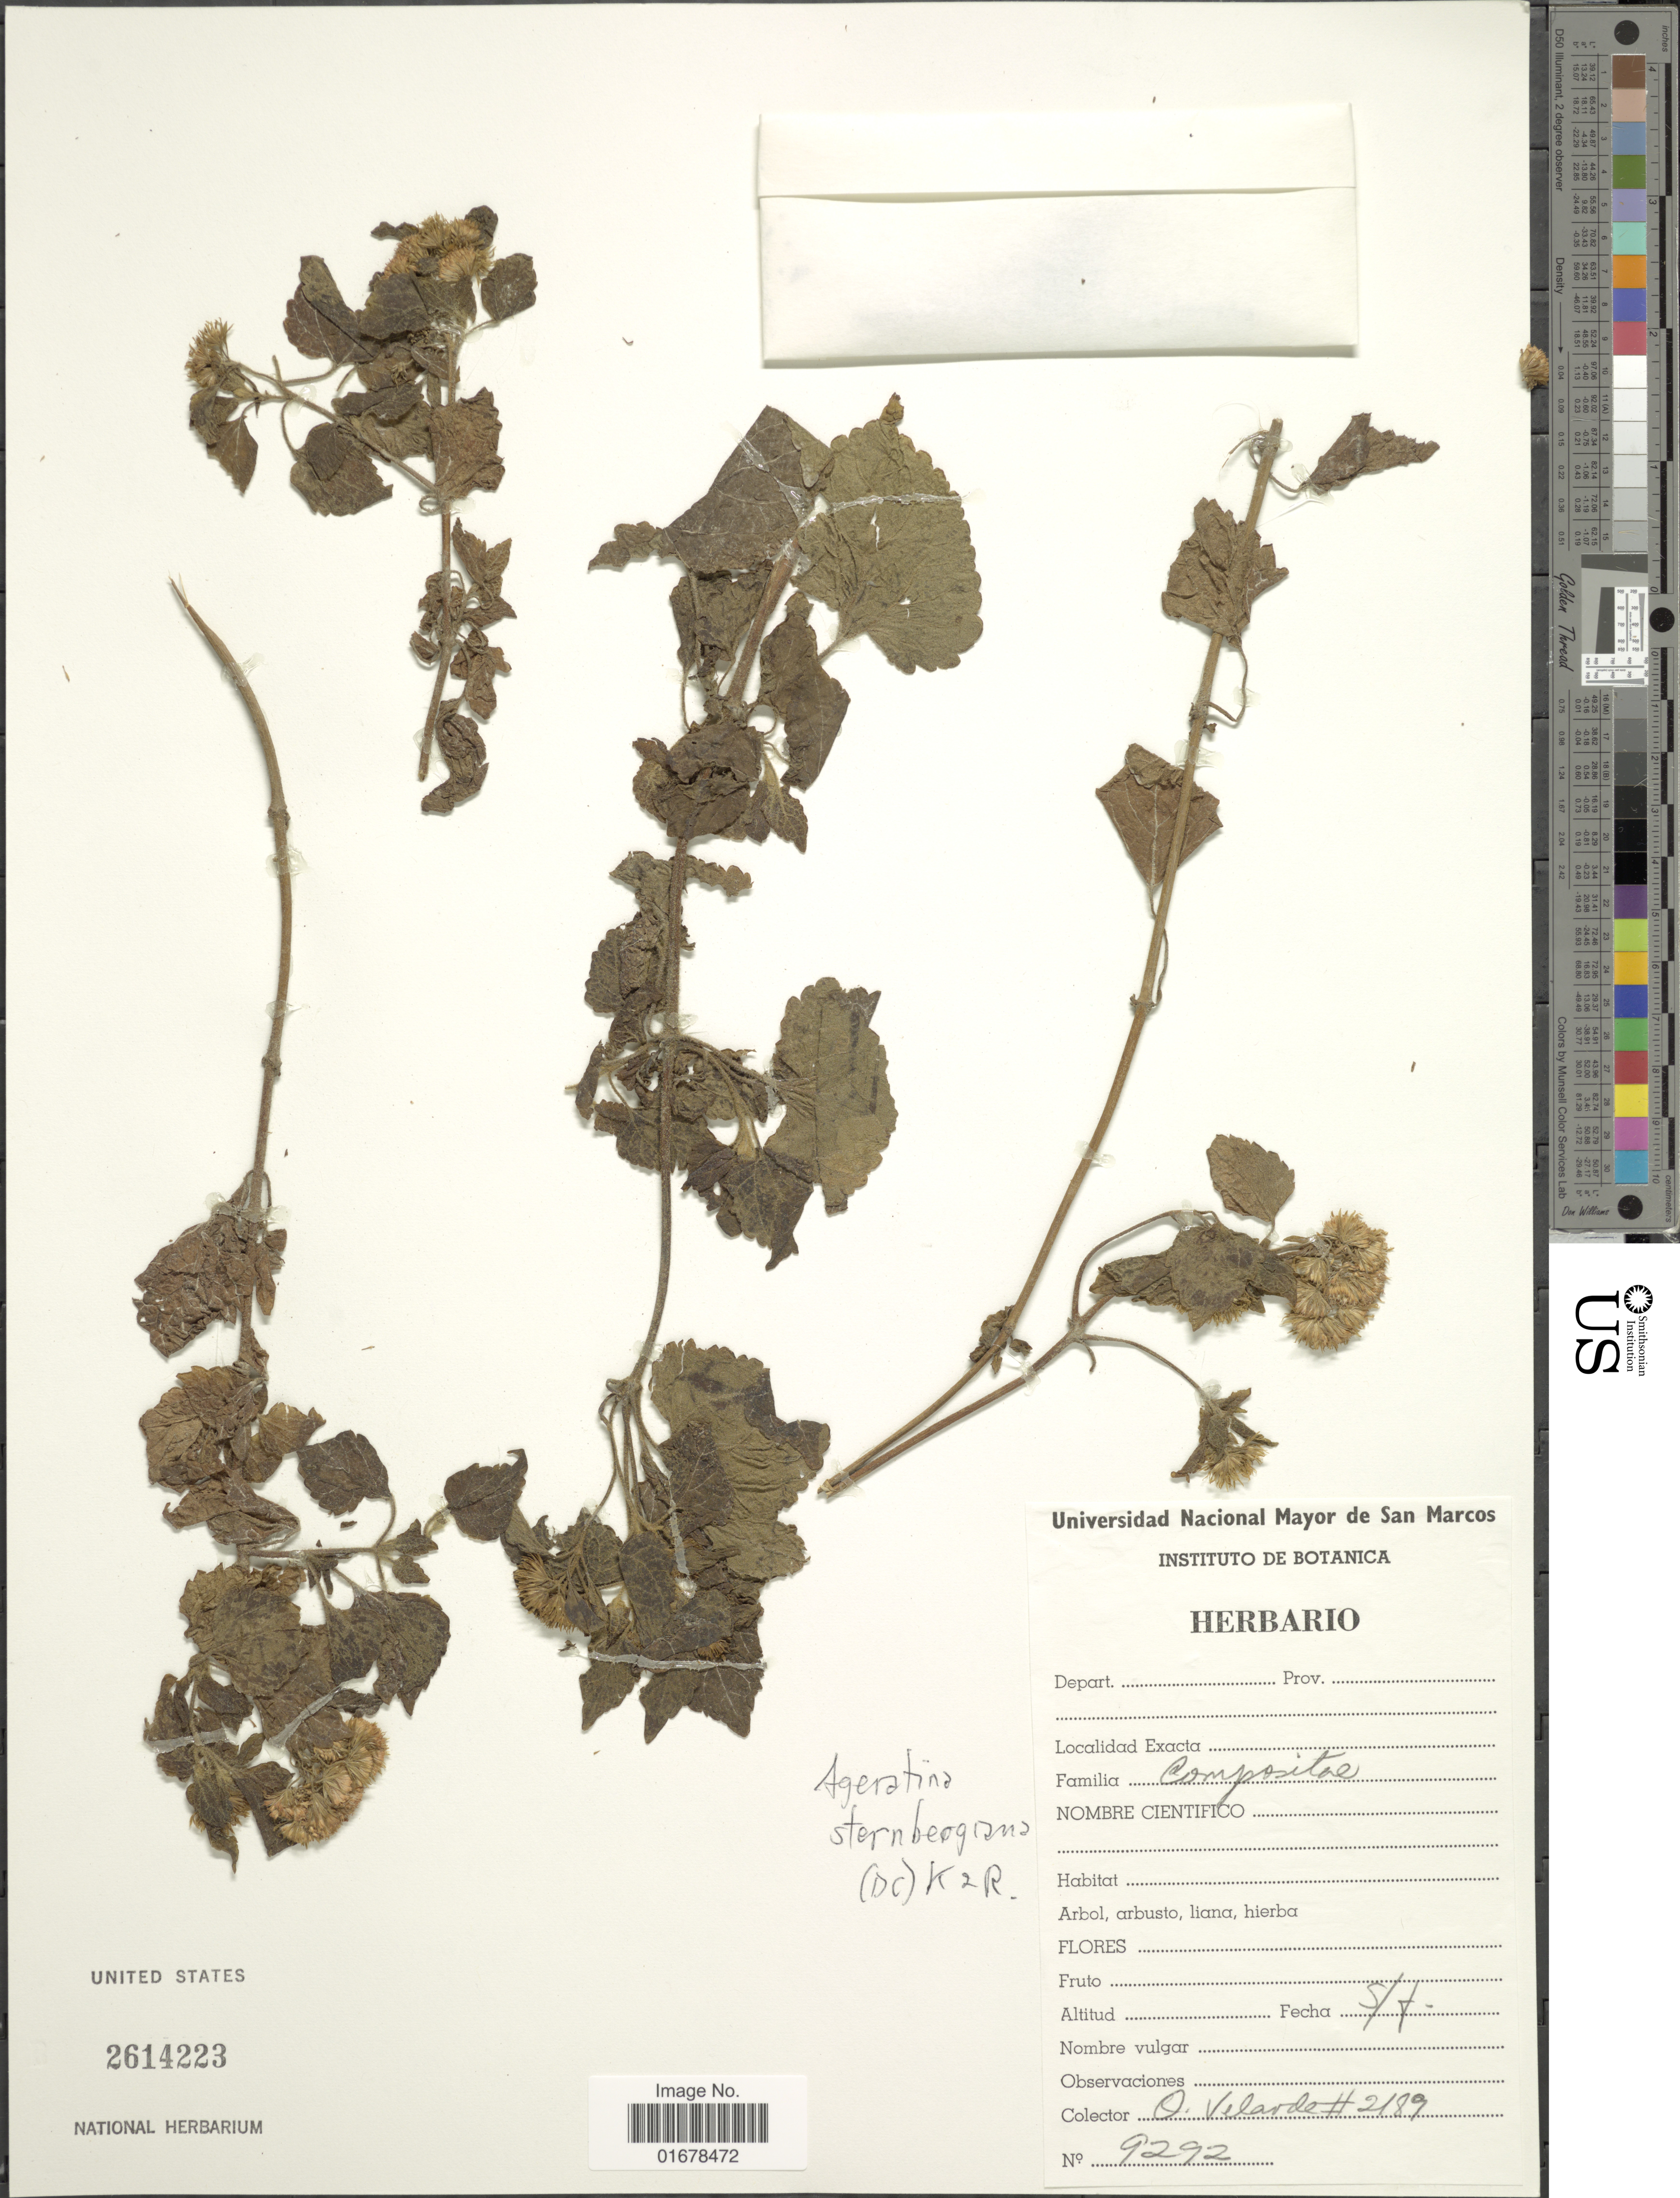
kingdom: Plantae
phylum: Tracheophyta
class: Magnoliopsida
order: Asterales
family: Asteraceae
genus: Ageratina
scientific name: Ageratina sternbergiana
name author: (DC.) R.M. King & H. Rob.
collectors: O. Velarde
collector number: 2189/9292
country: Peru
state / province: Cajamarca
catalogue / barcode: US 2614223